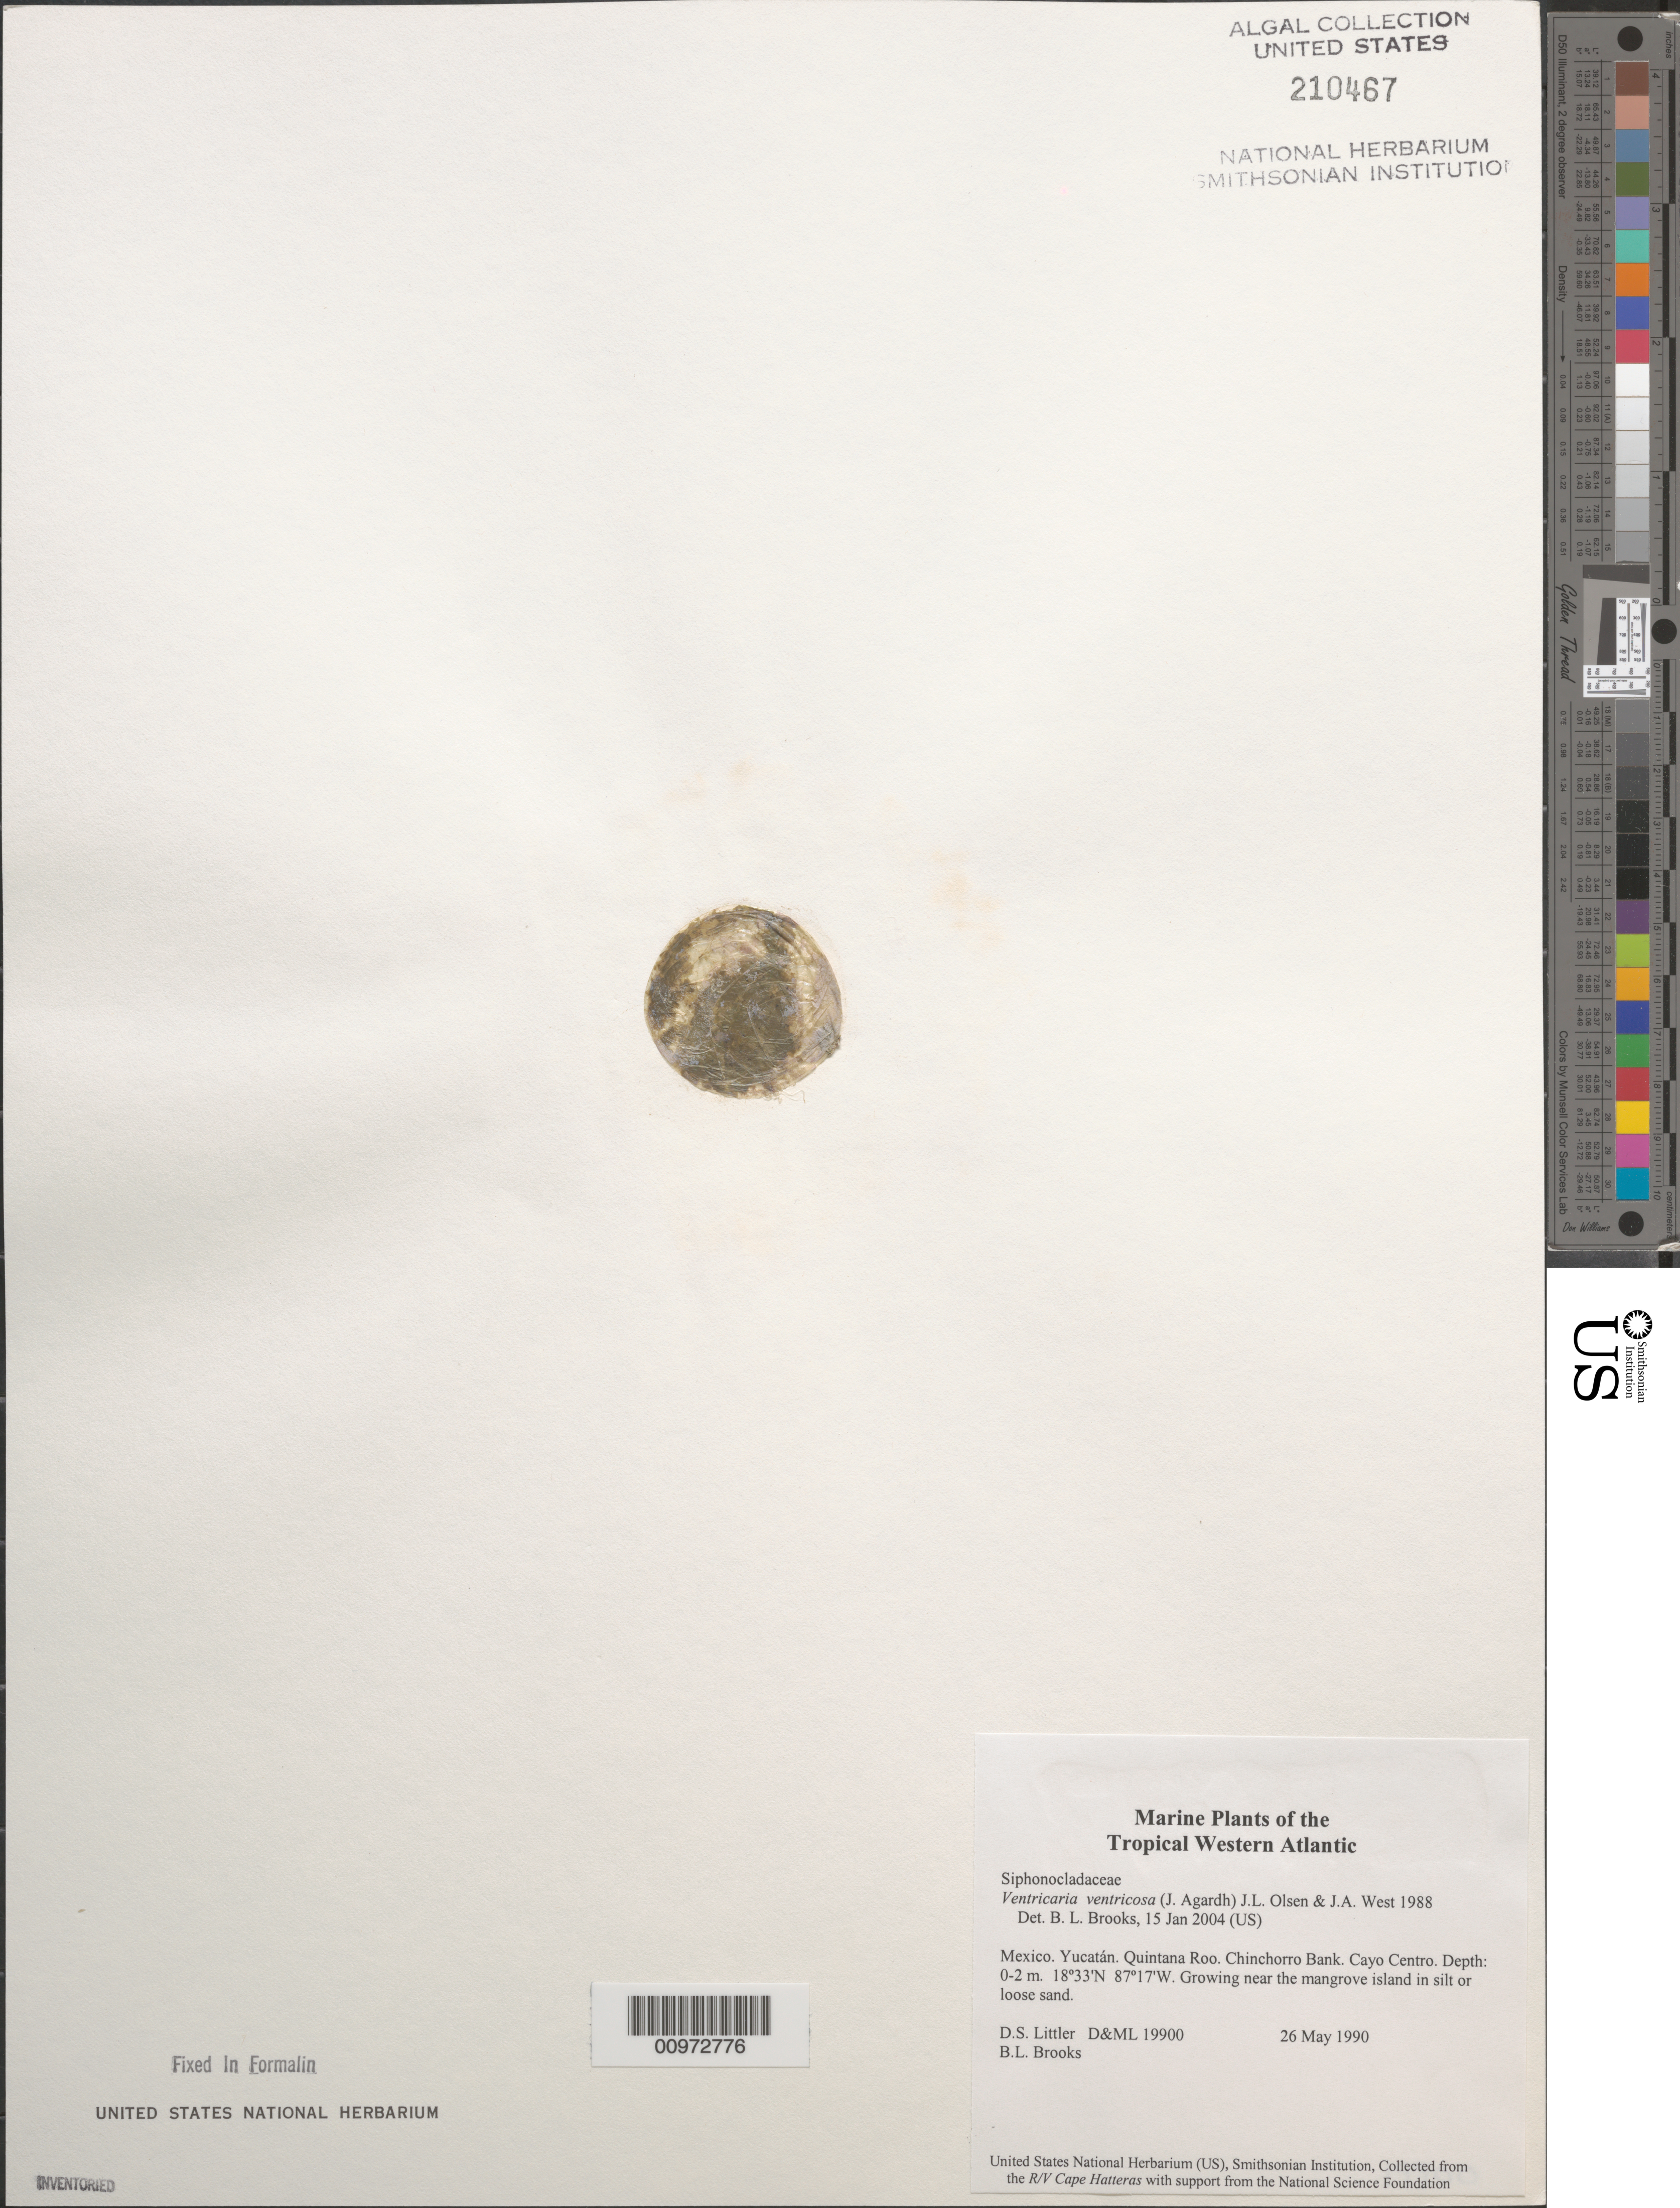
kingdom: Plantae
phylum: Chlorophyta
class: Ulvophyceae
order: Siphonocladales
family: Valoniaceae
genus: Valonia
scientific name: Valonia ventricosa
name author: J. Agardh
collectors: D. S. Littler & B. Brooks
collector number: D&ML 19900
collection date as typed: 26 May 1990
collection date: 1990-05-26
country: Mexico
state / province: Quintana Roo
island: Cayo Centro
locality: Chinchorro Bank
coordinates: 18 33' N, 87 17' W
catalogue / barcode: US 210467